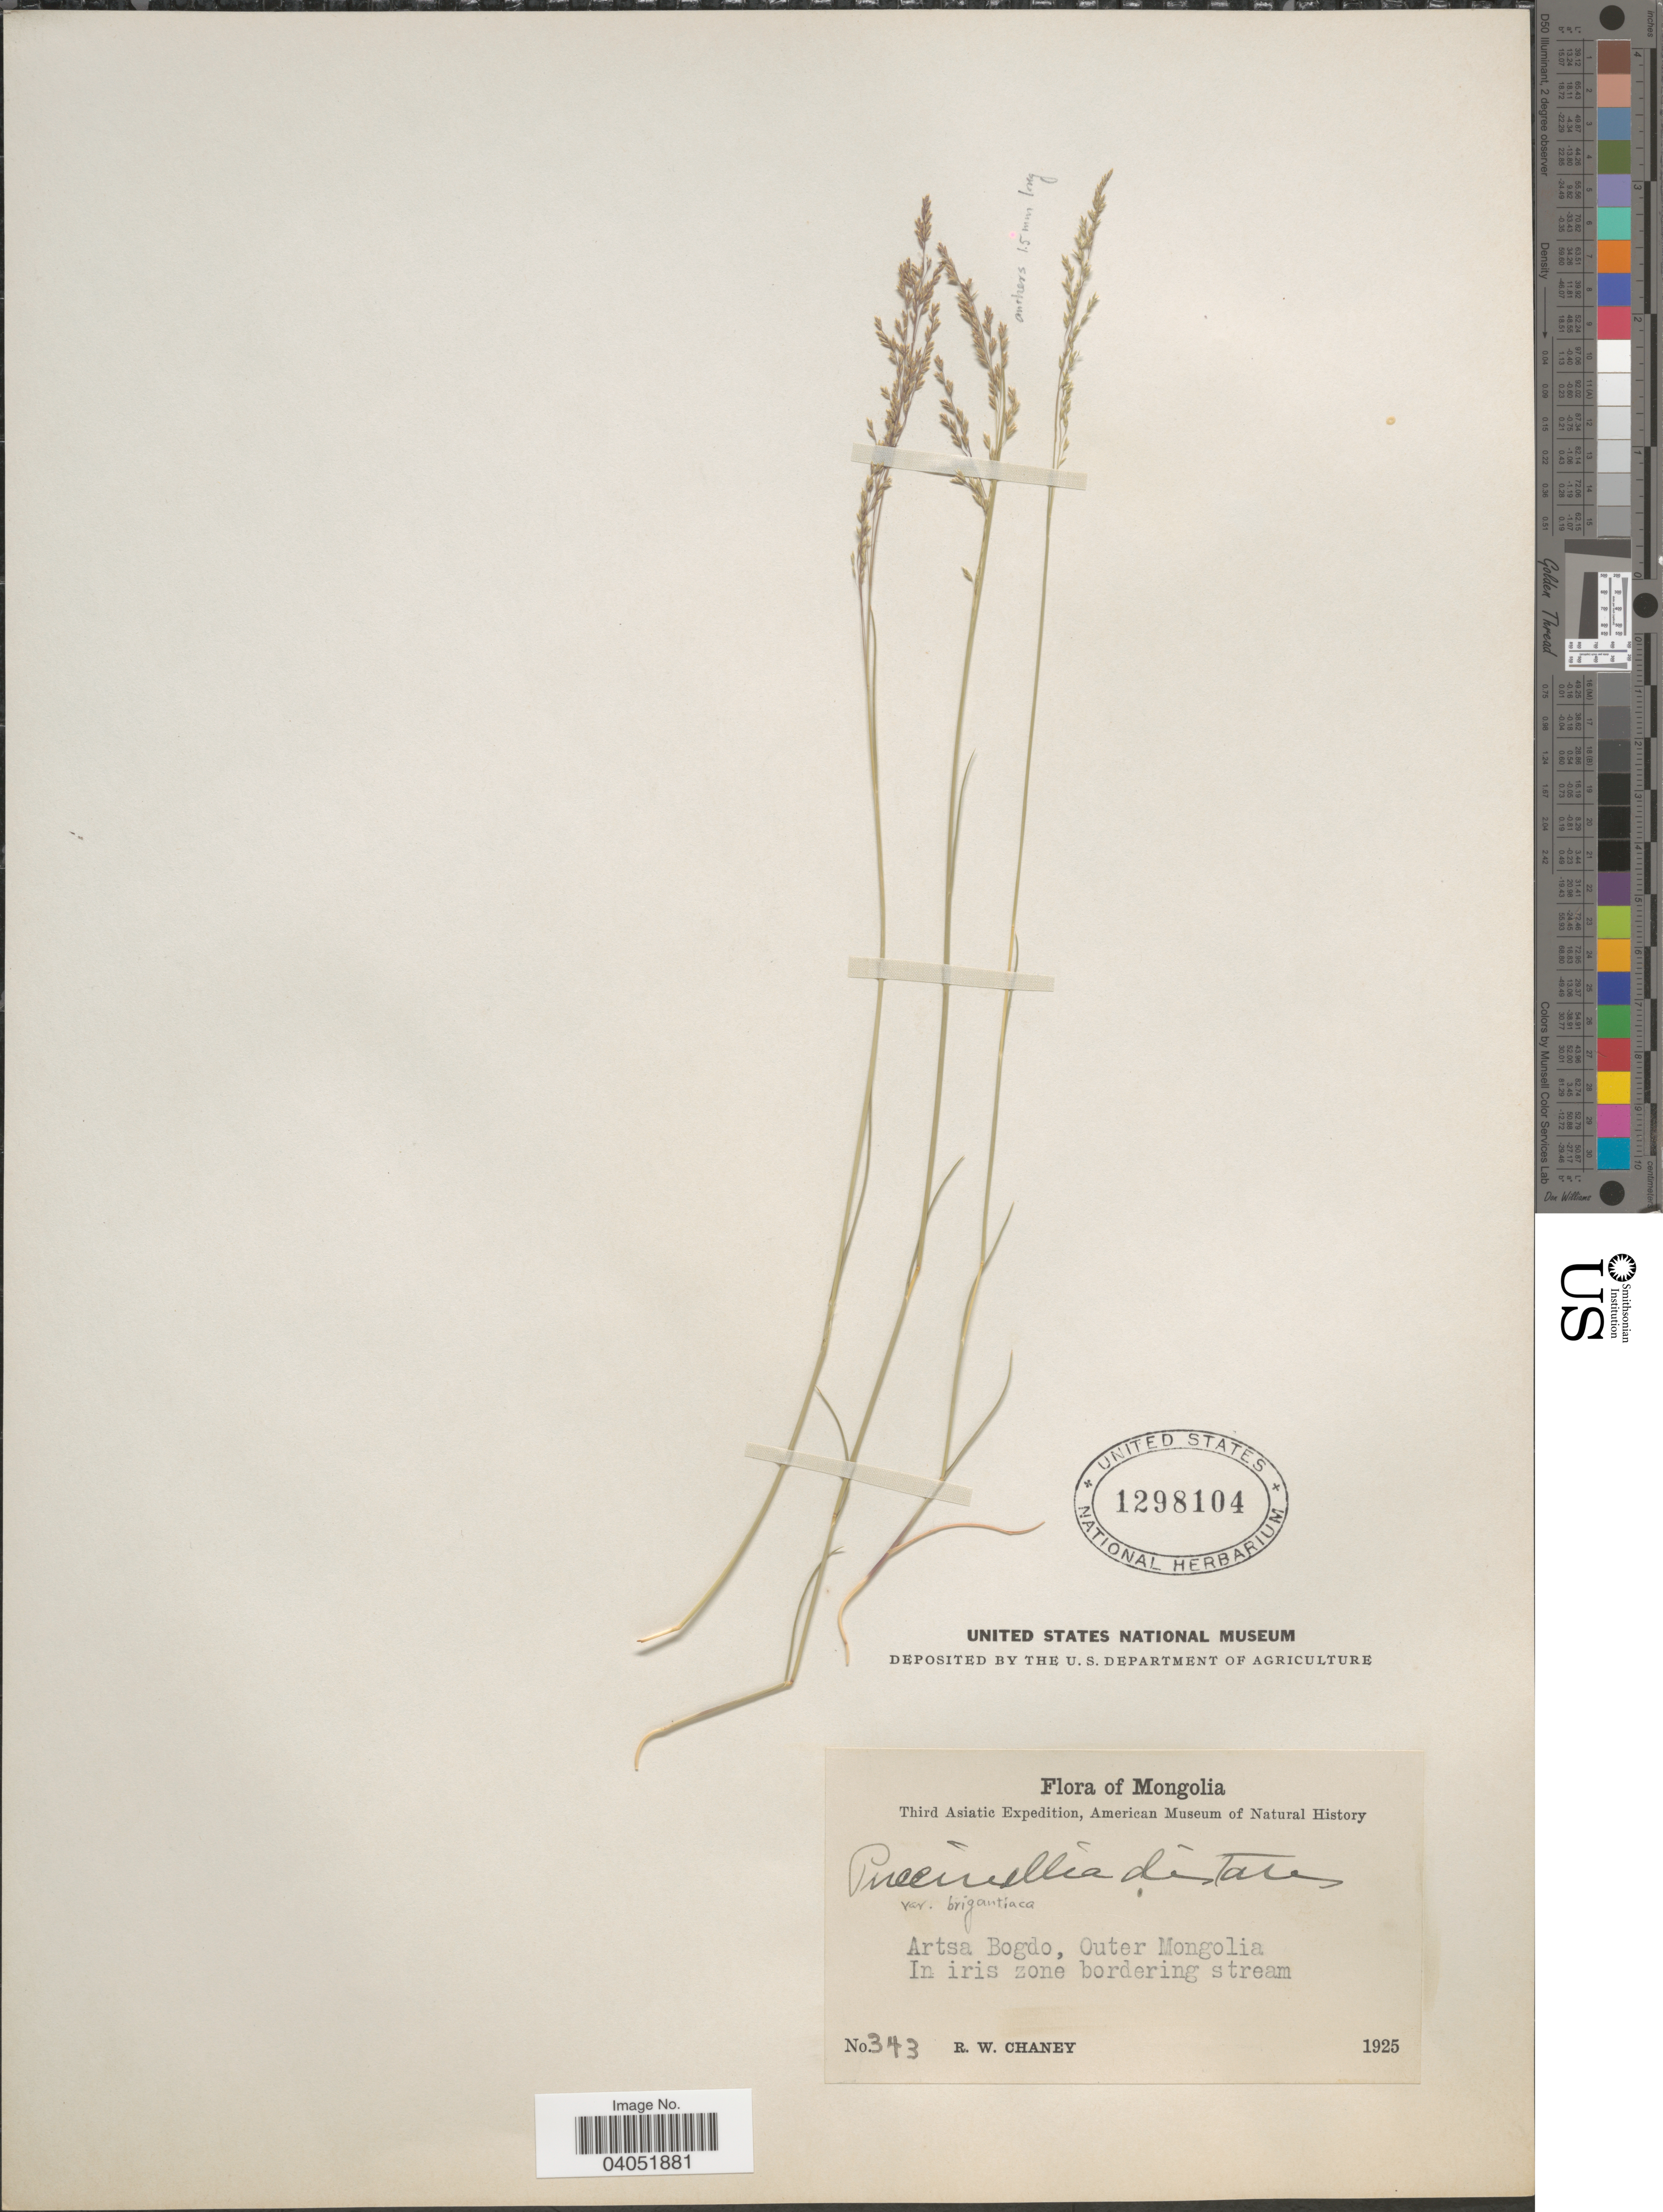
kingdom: Plantae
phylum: Tracheophyta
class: Liliopsida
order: Poales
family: Poaceae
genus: Puccinellia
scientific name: Puccinellia distans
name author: (Jacq.) Parl.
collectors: R. Chaney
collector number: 343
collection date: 1925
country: Mongolia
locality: Artsa Bogdo, Outer Mongolia. In iris zone bordering stream.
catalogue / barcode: US 1298104